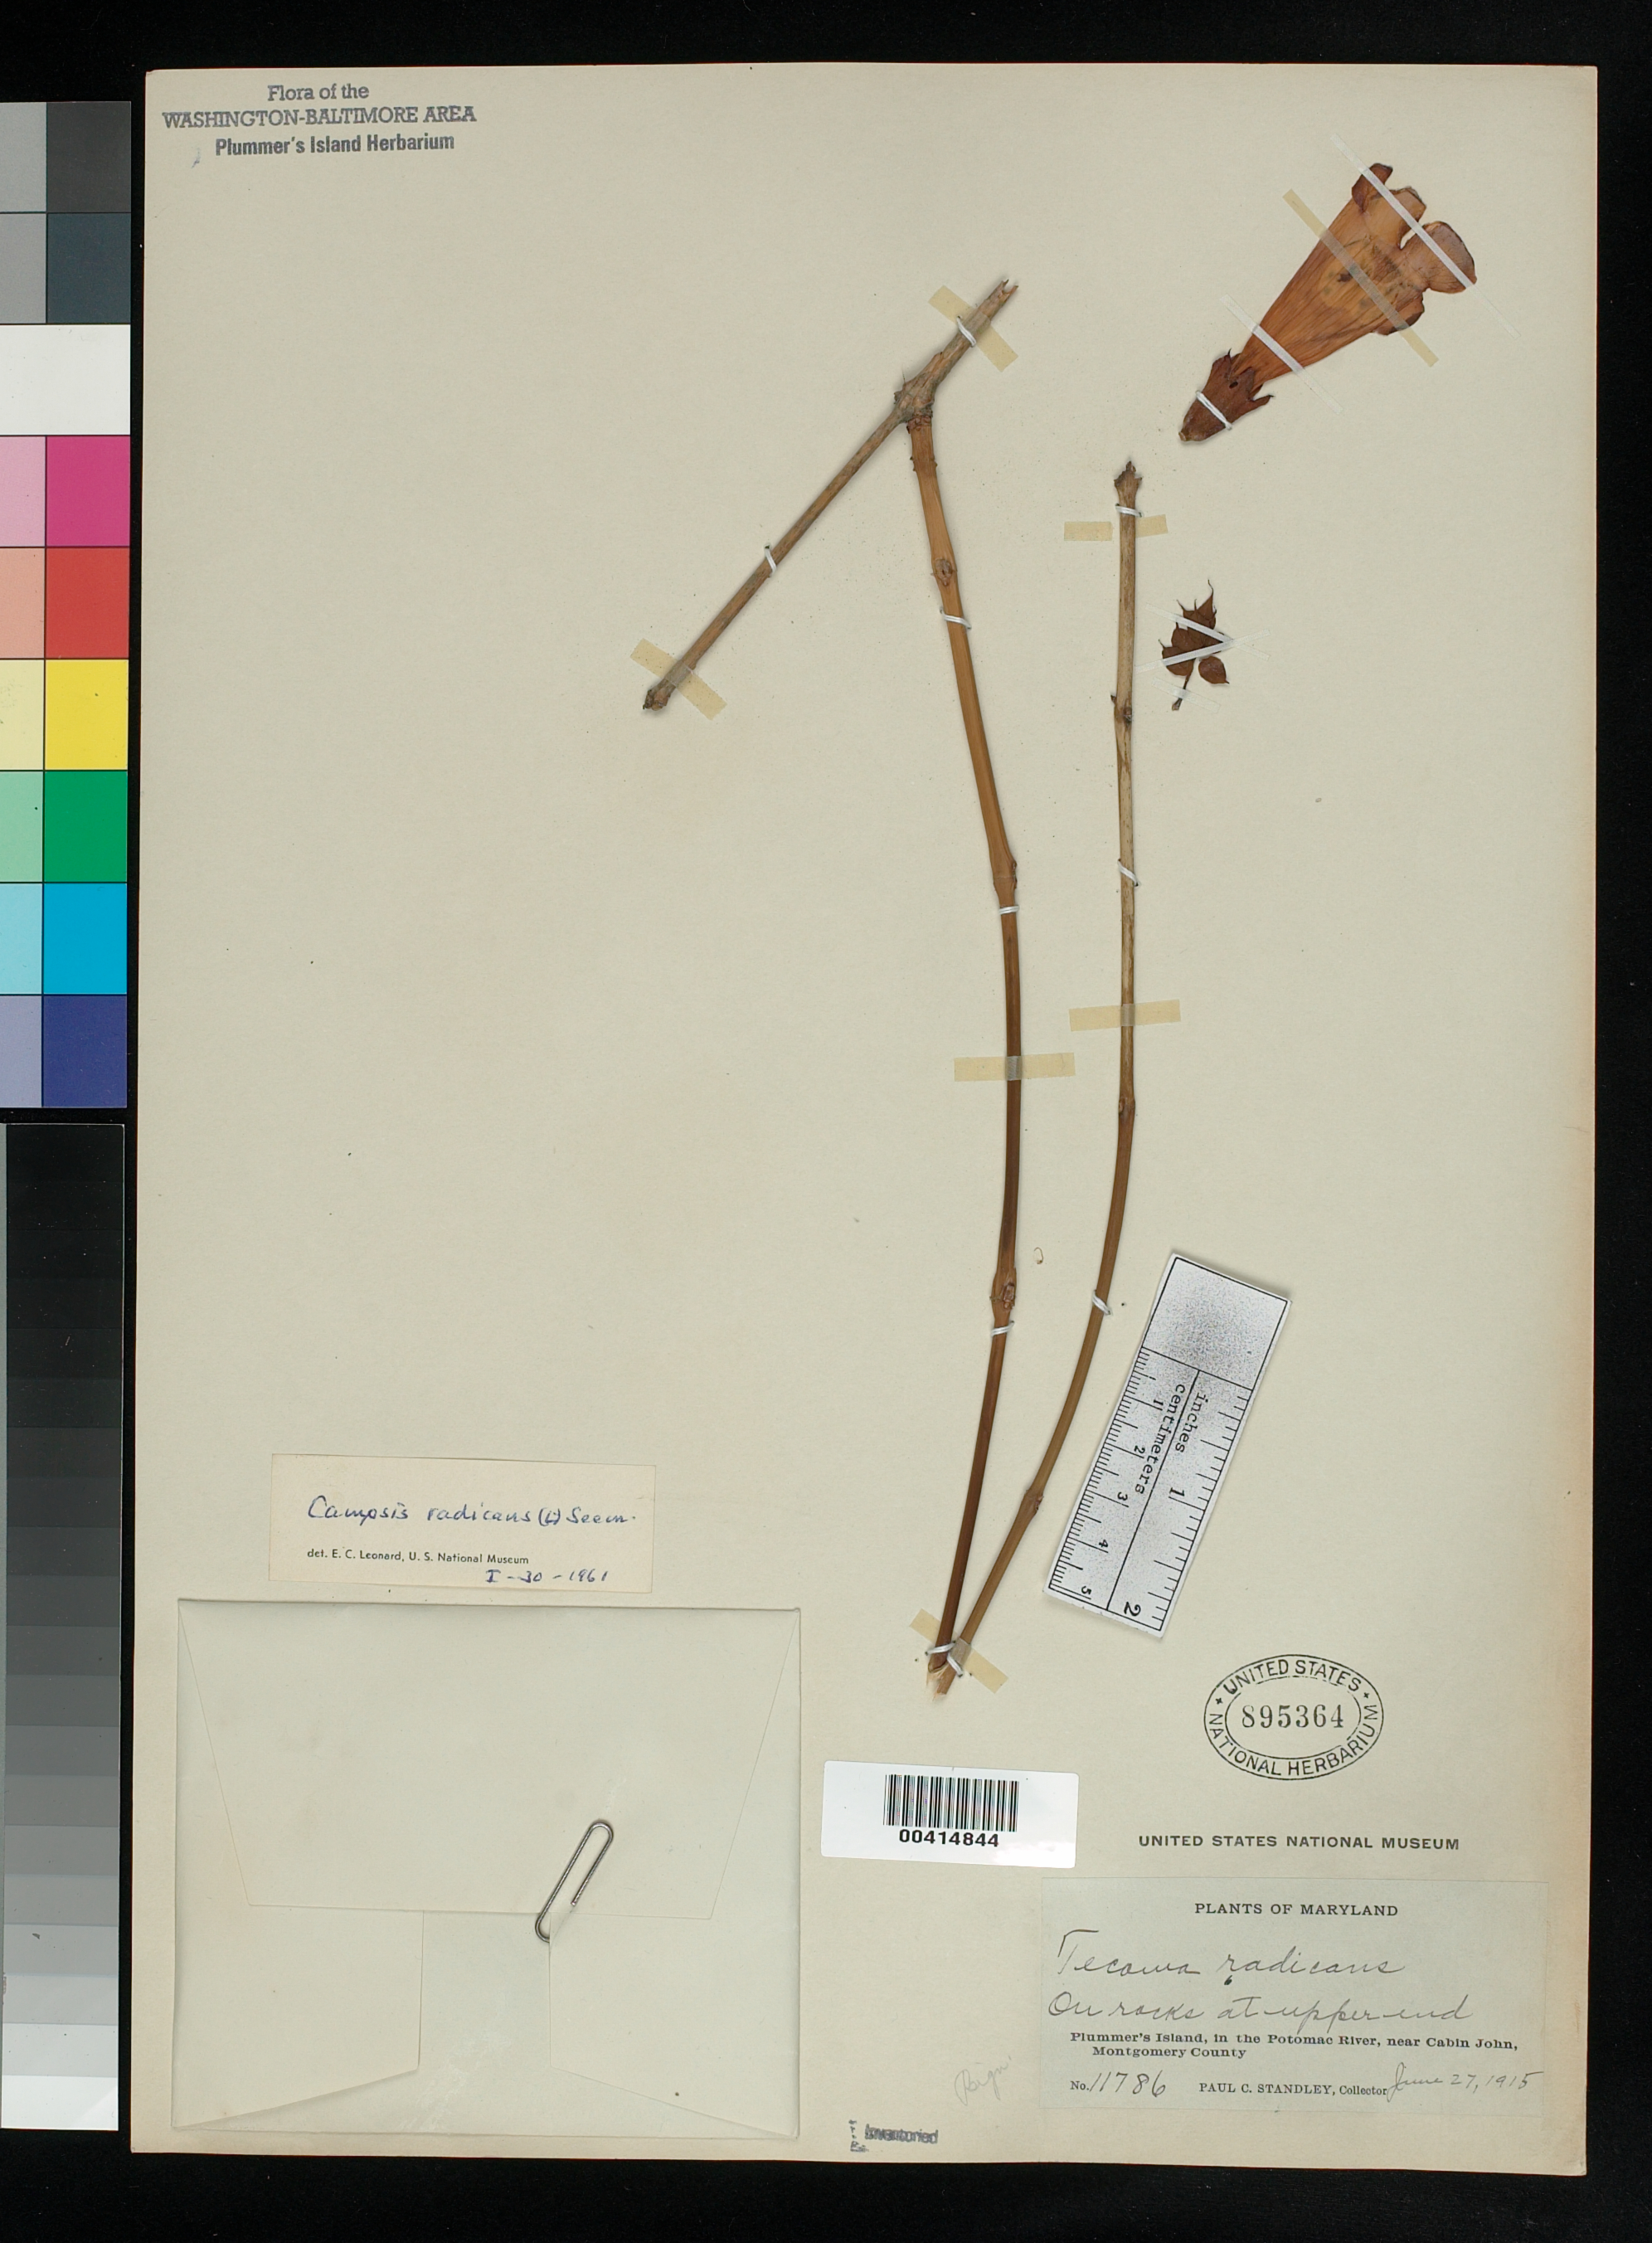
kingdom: Plantae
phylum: Tracheophyta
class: Magnoliopsida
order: Lamiales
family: Bignoniaceae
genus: Campsis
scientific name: Campsis radicans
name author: (L.) Seem.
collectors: P. C. Standley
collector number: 11786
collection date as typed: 27 Jul 1915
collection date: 1915-07-27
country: United States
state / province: Maryland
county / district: Montgomery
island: Plummers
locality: Plummer's Island; Upper End C. & O. Canal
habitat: On rocks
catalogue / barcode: US 895364